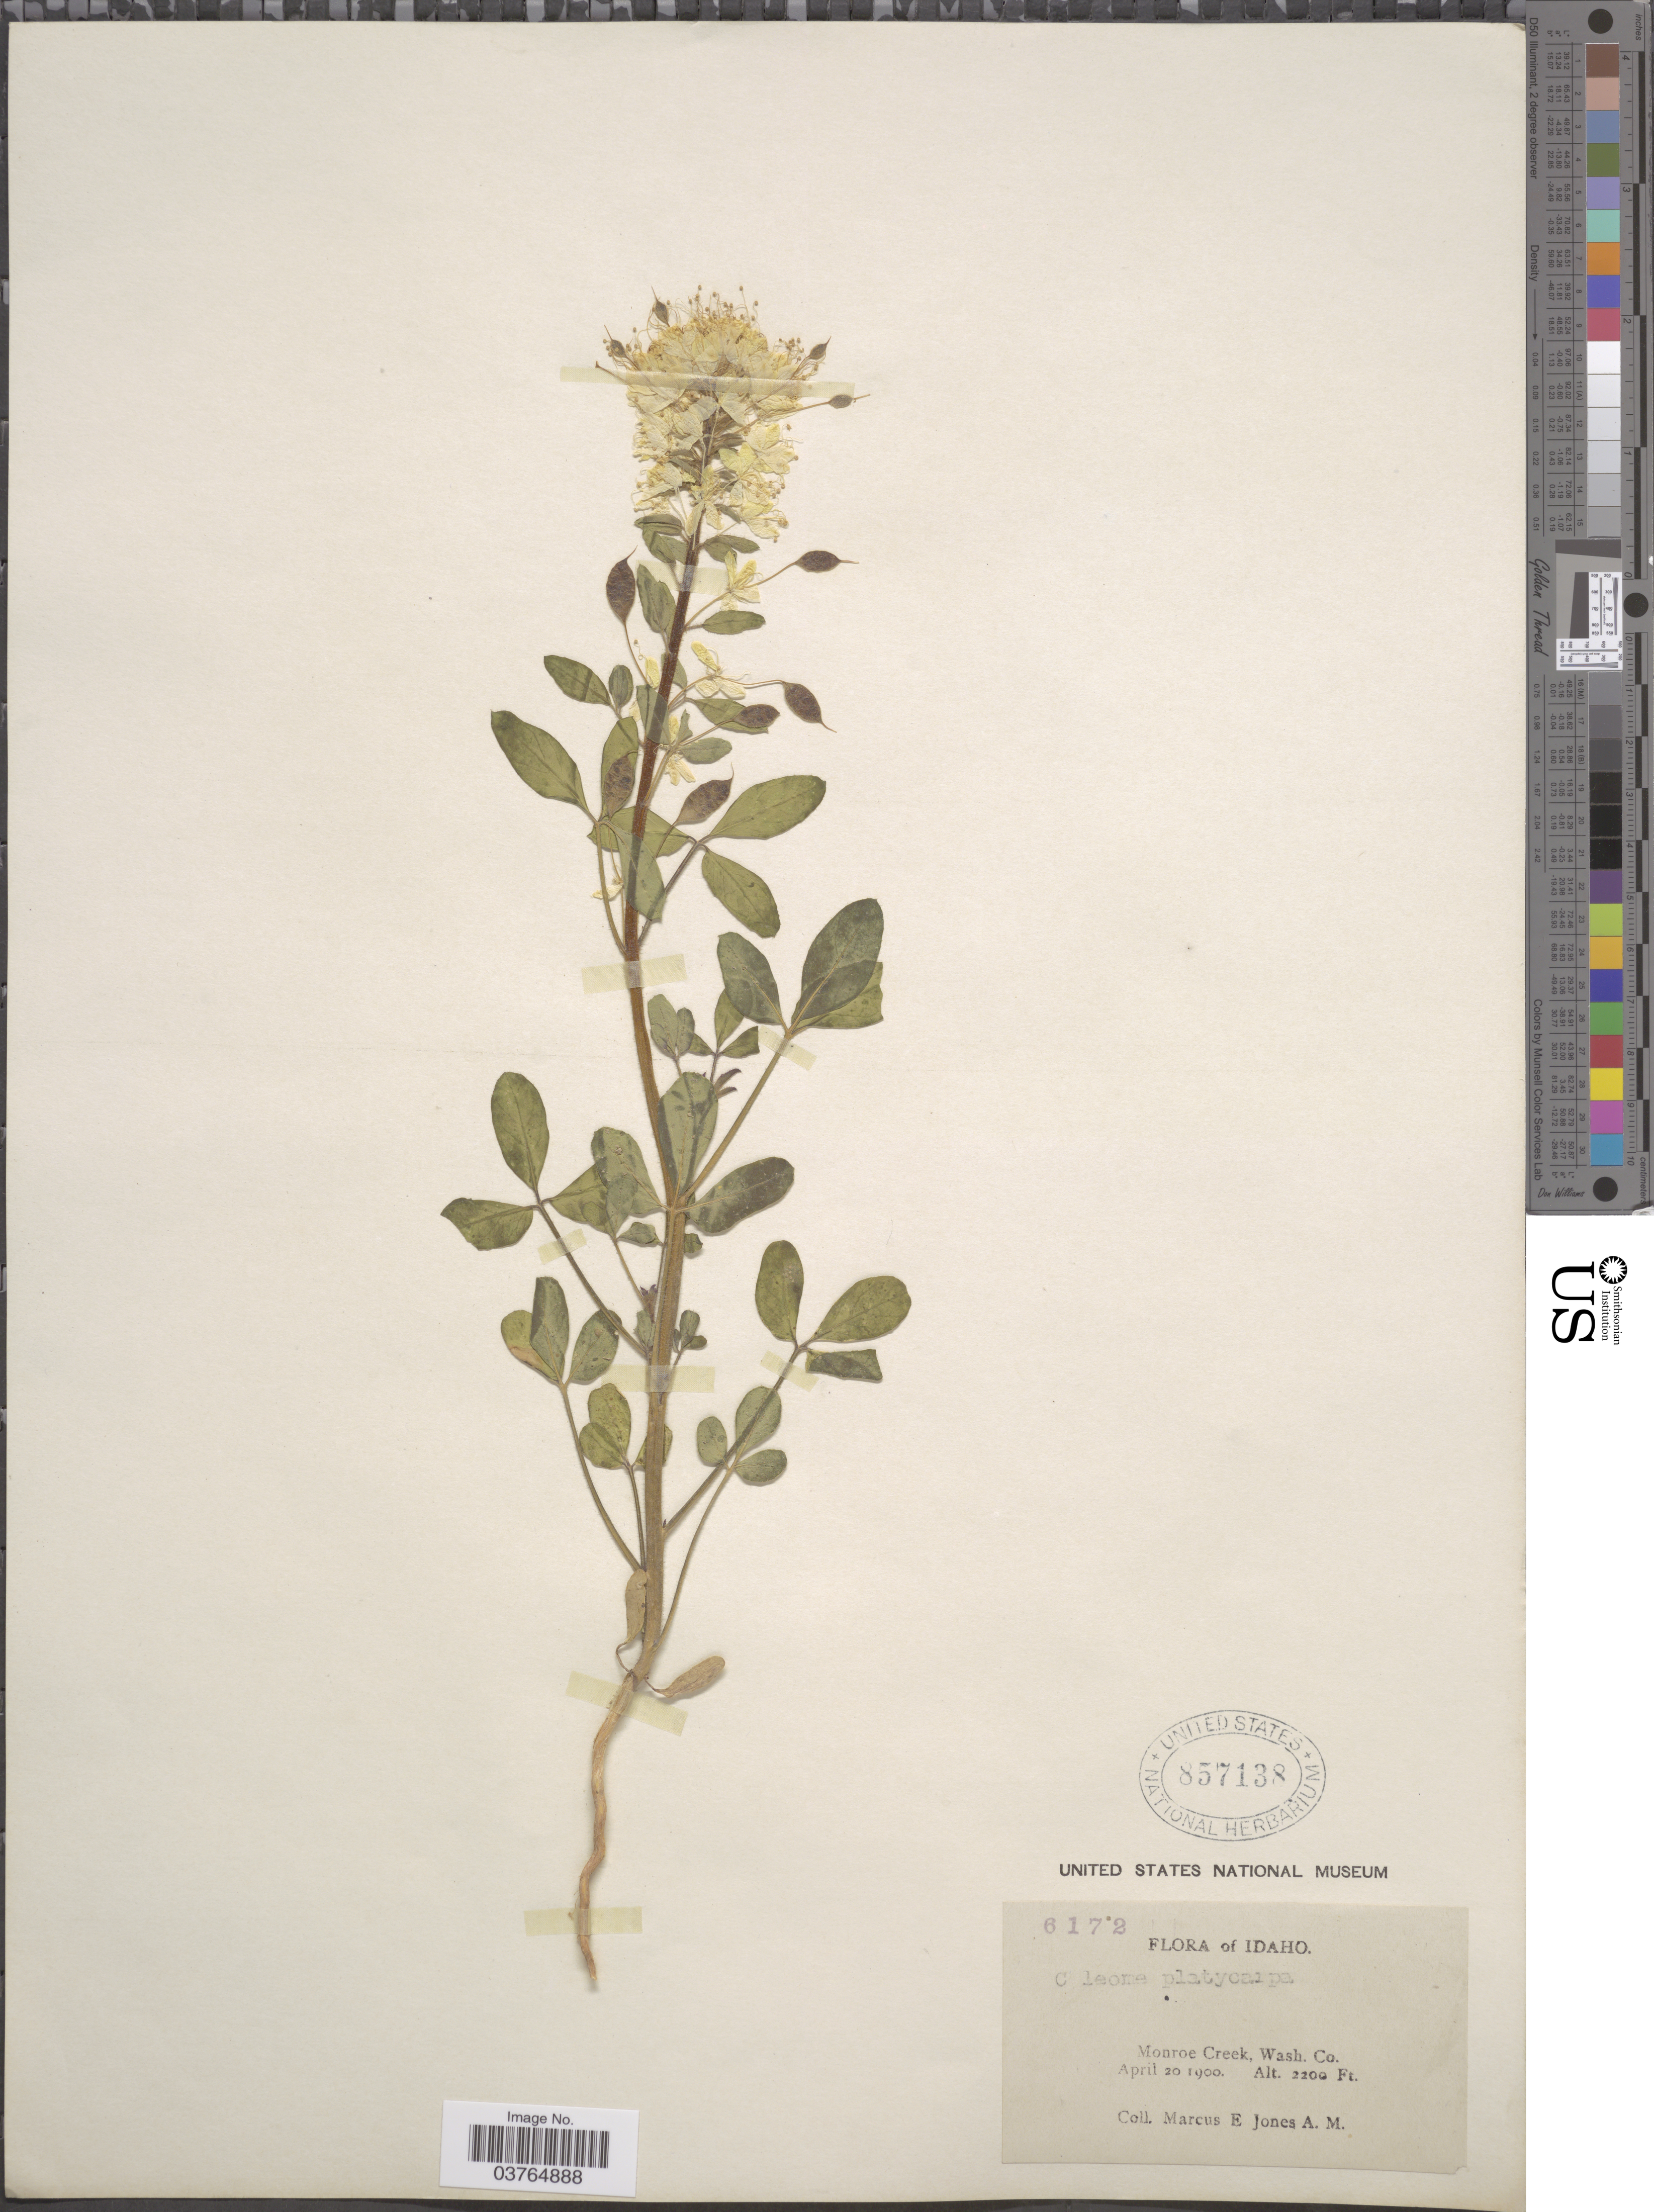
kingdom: Plantae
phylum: Tracheophyta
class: Magnoliopsida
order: Brassicales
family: Cleomaceae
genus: Cleomella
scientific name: Cleomella platycarpa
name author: (Torr.) Roalson & J.C. Hall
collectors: M. E. Jones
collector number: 6172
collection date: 1900-04-20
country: United States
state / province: Idaho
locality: Monroe Creek, Wash. Co.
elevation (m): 671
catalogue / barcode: US 857138